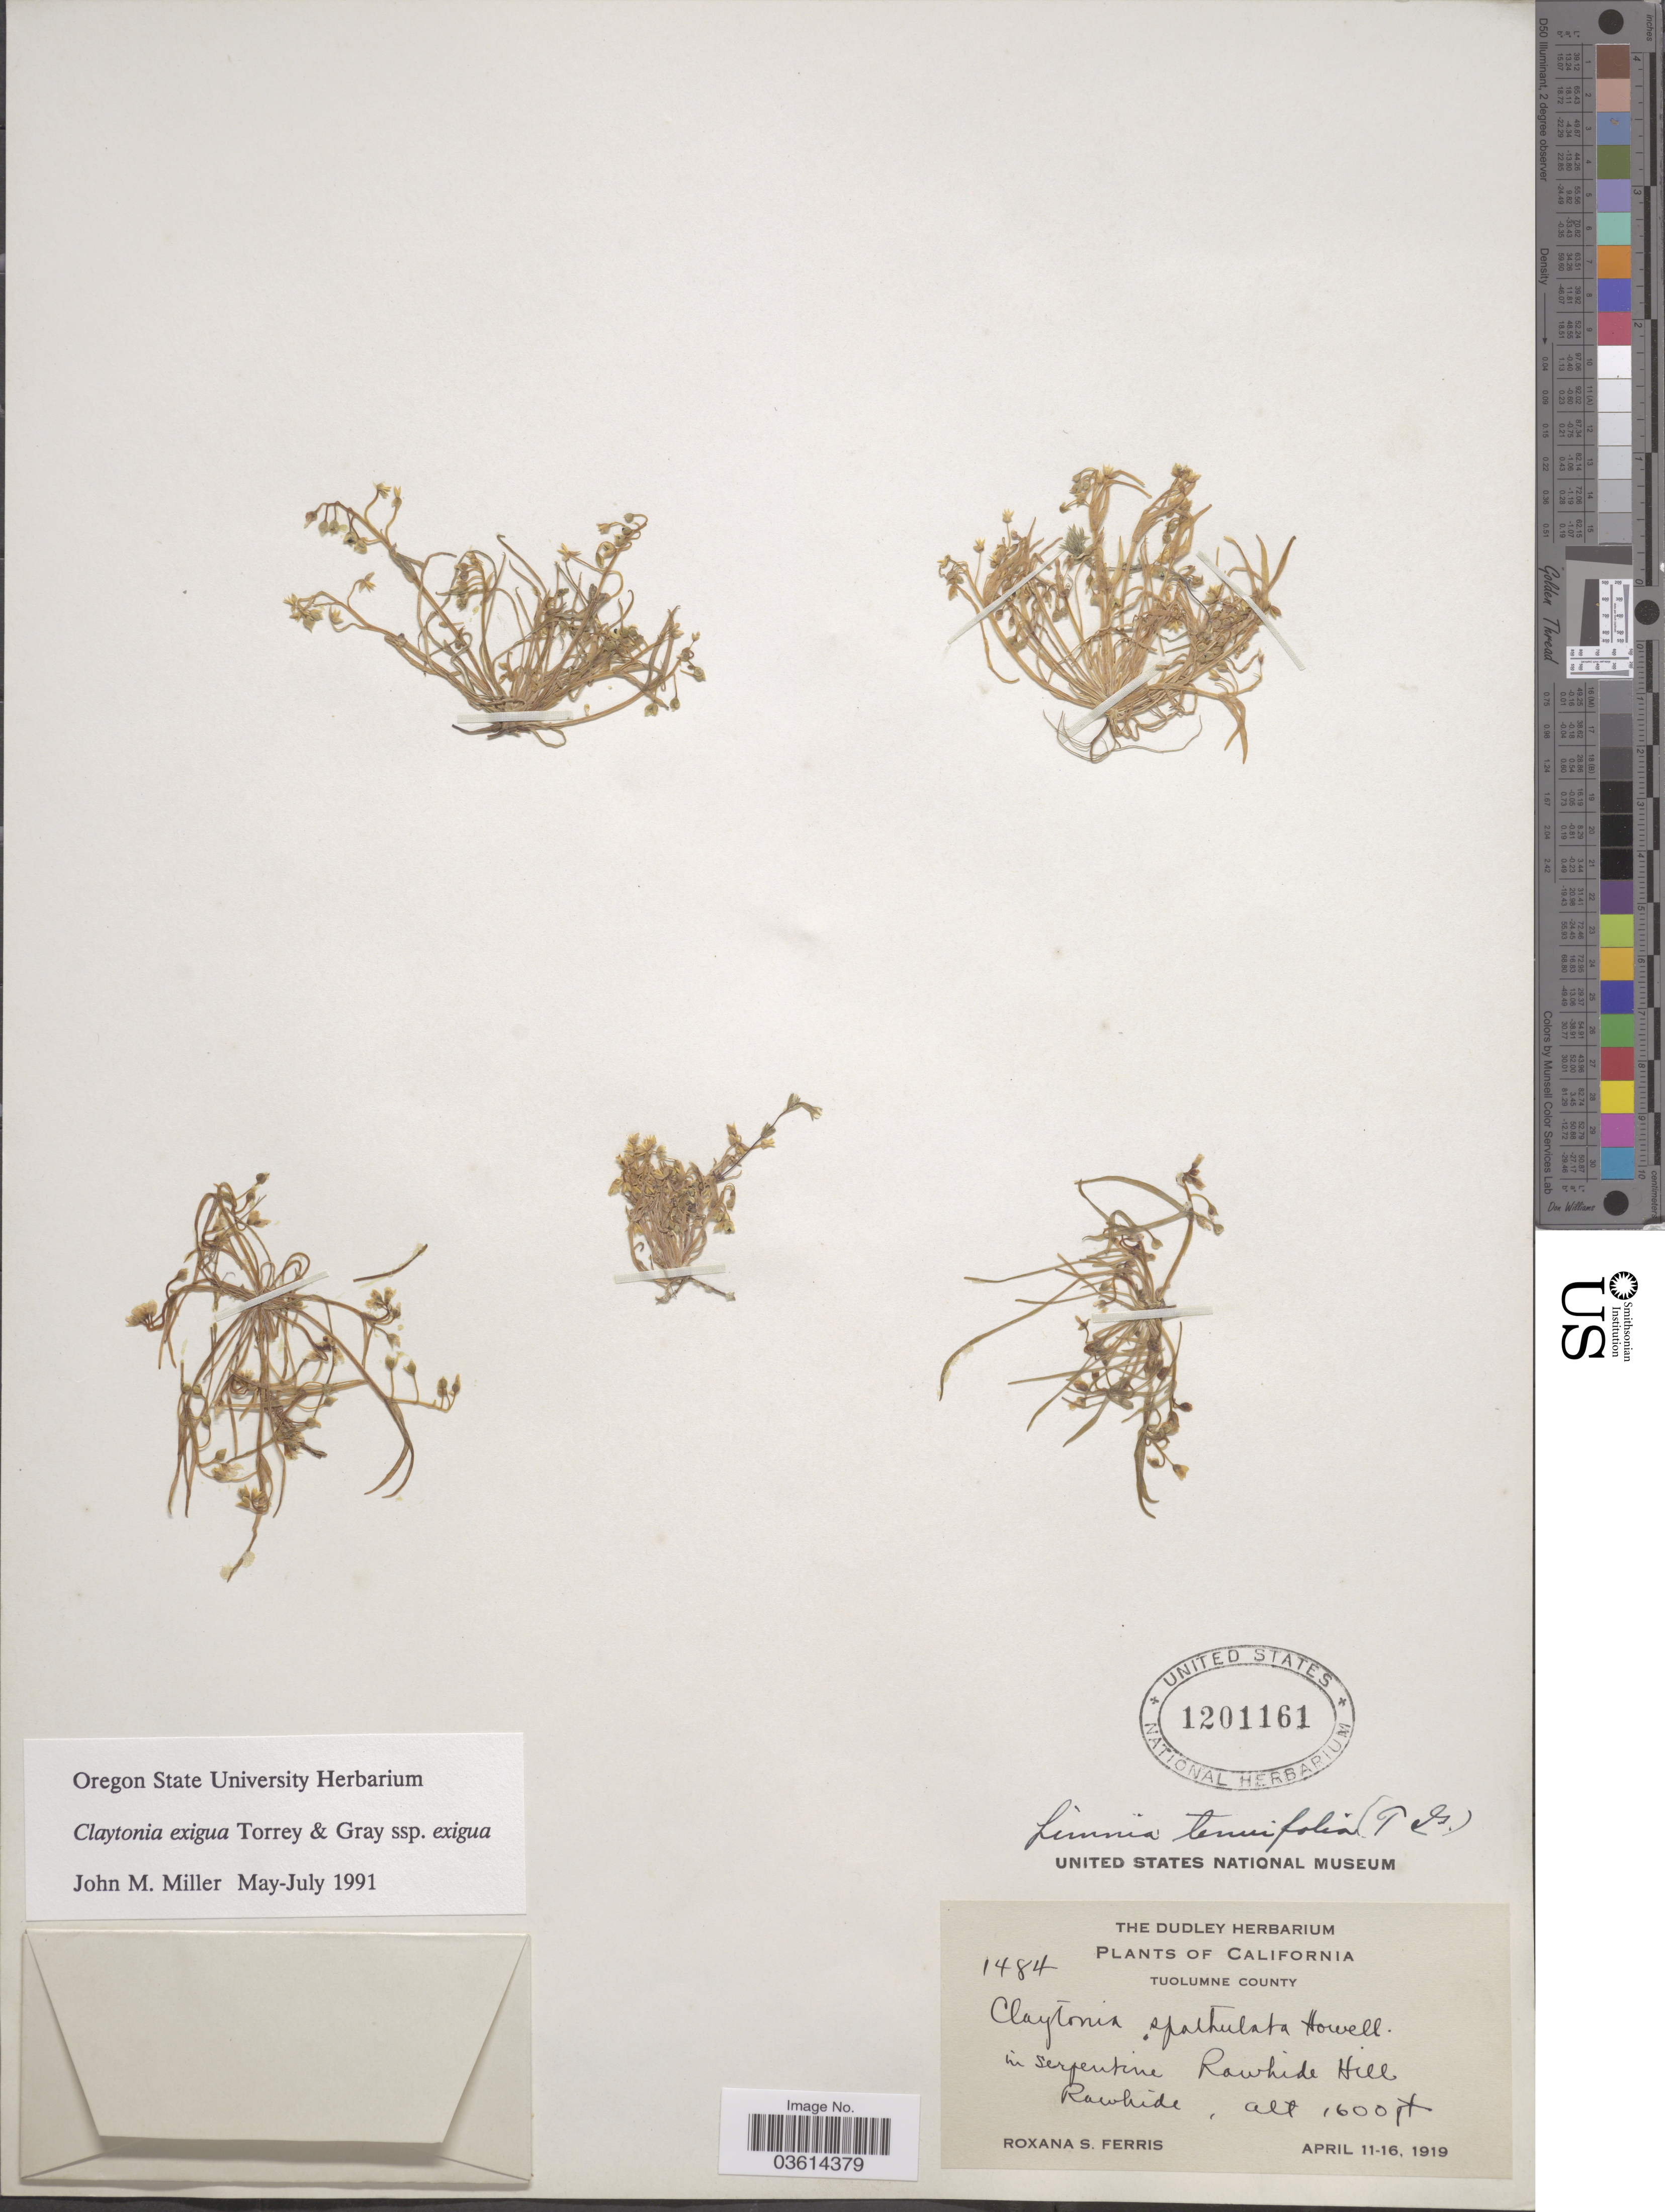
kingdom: Plantae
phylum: Tracheophyta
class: Magnoliopsida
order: Caryophyllales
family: Montiaceae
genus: Claytonia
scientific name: Claytonia exigua subsp. exigua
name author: (Douglas) Torr. & A. Gray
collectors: R. S. Ferris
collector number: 1484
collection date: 1919-04-11/1919-04-16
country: United States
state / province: California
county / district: Tuolumne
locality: Tuolumne County. Rawhide Hill, Rawhide.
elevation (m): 488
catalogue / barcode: US 1201161